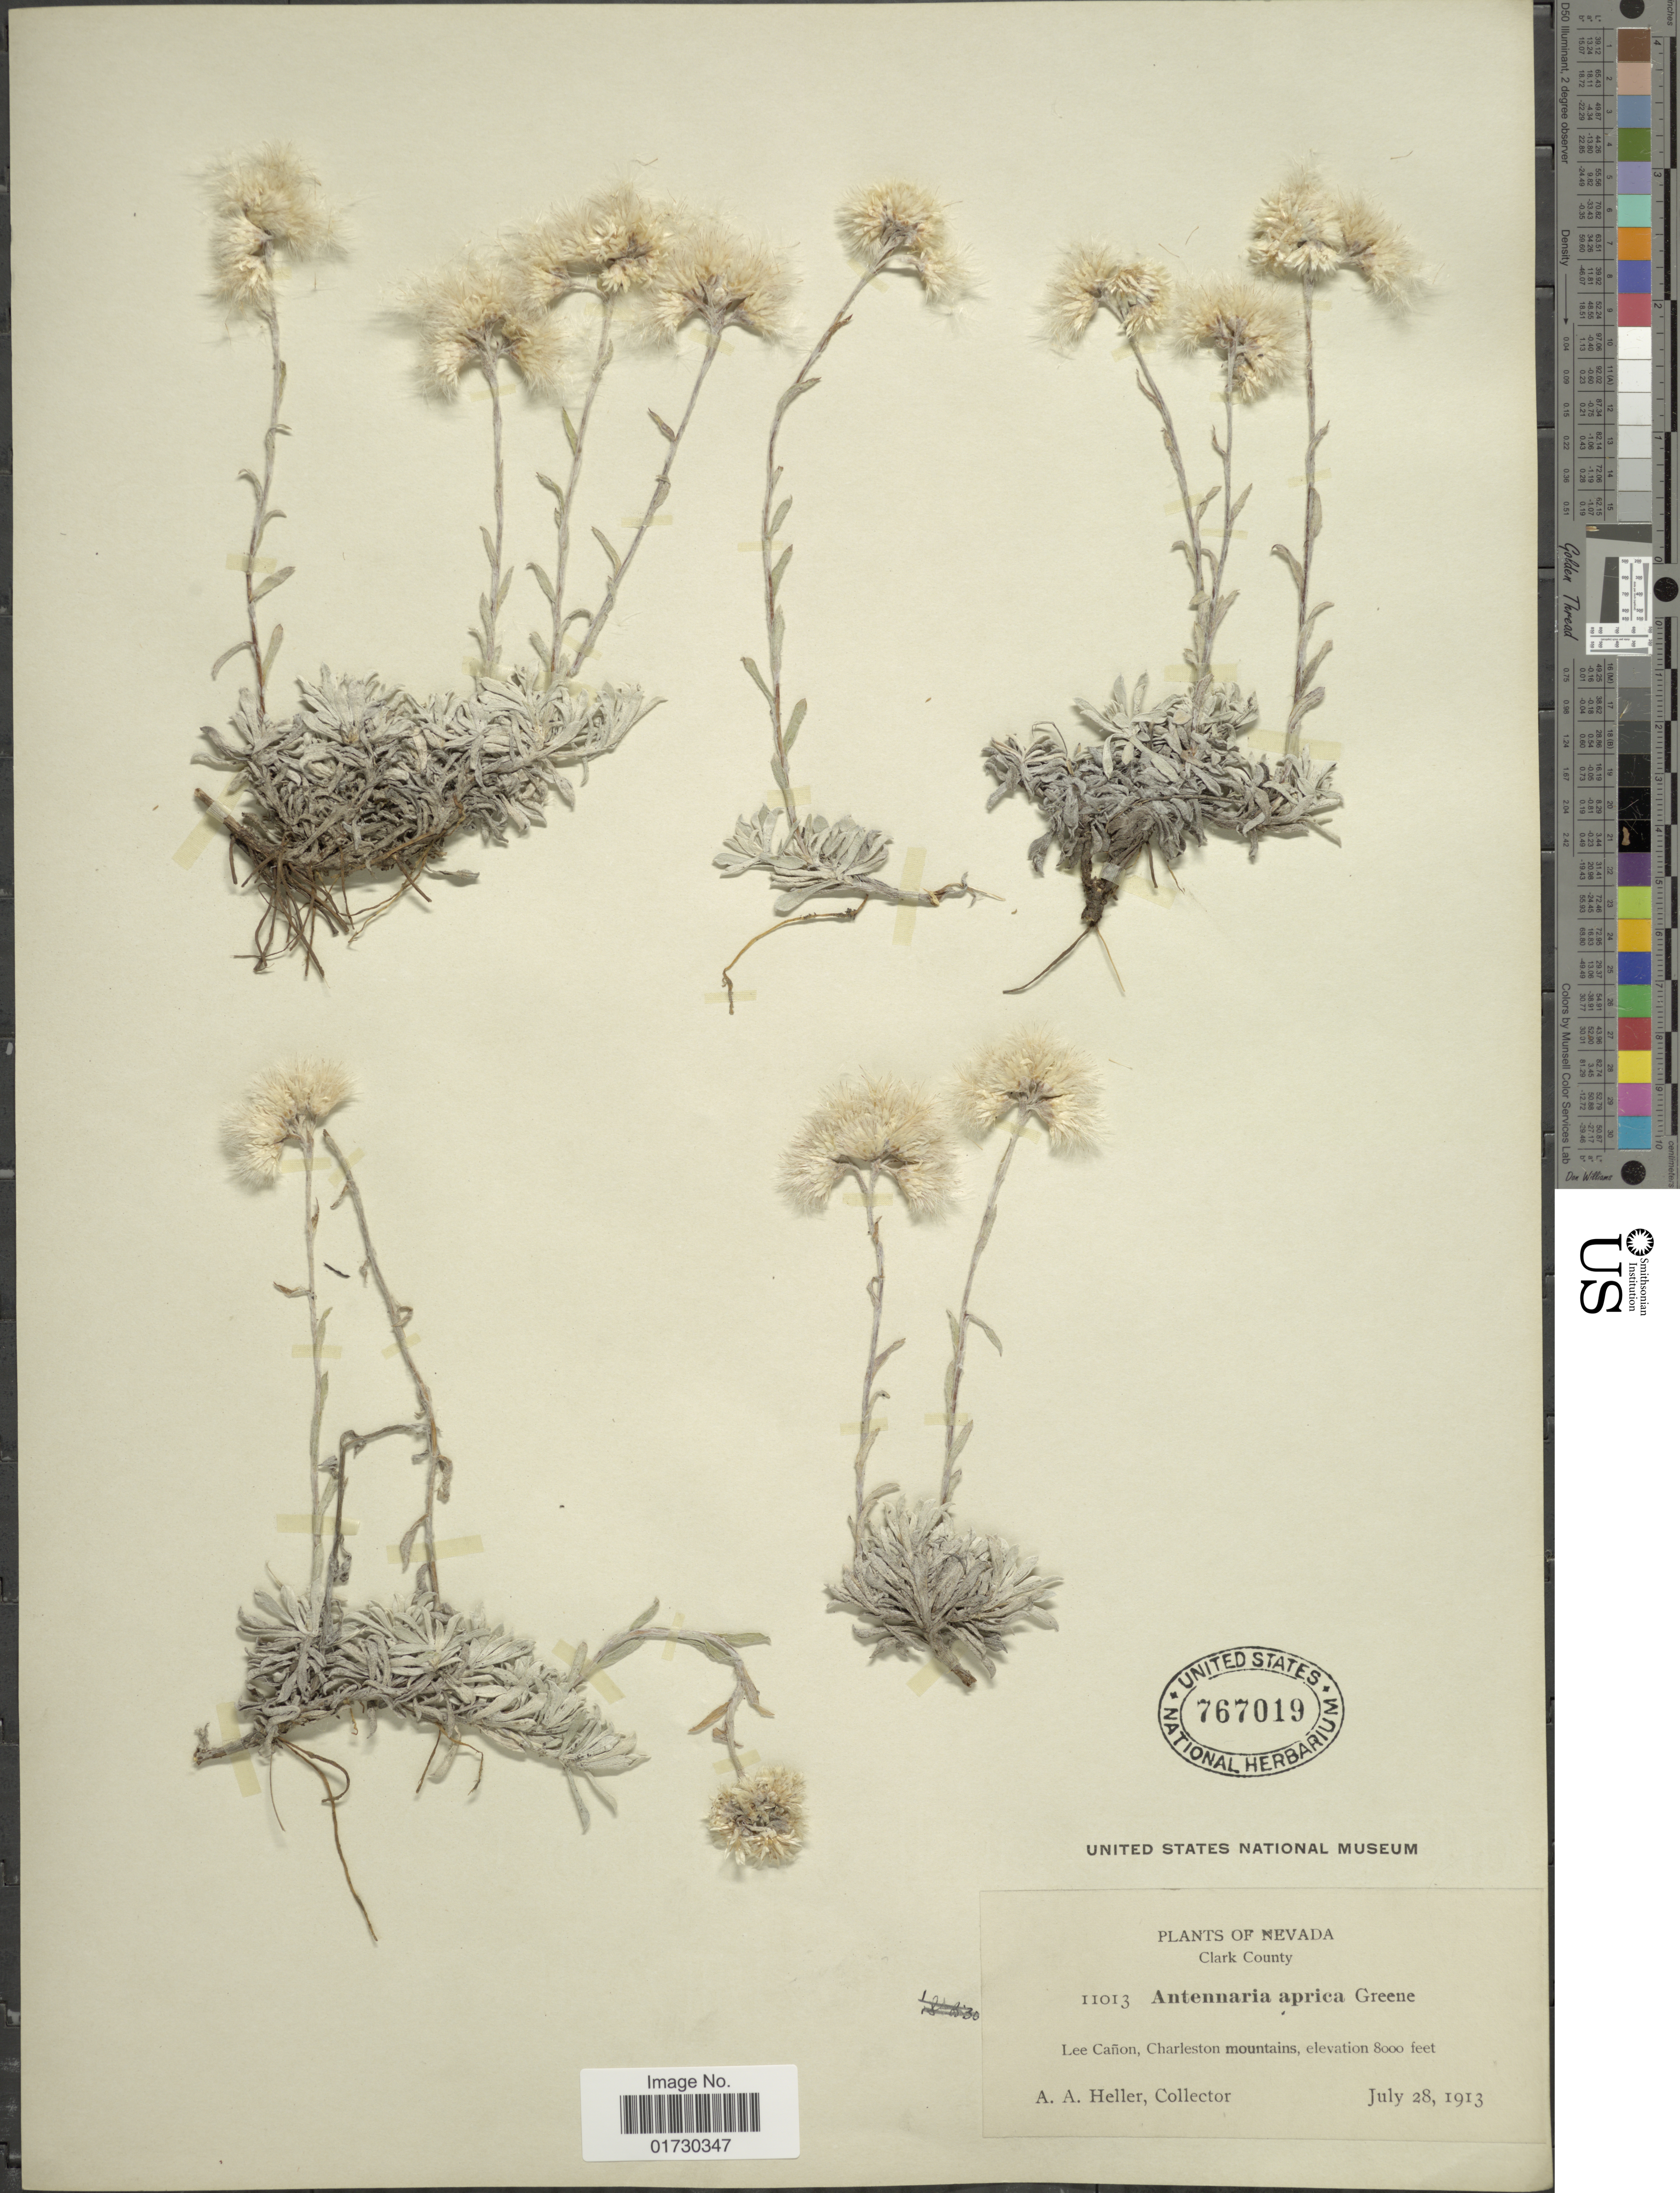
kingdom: Plantae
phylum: Tracheophyta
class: Magnoliopsida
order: Asterales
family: Asteraceae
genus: Antennaria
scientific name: Antennaria aprica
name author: Greene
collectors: A. A. Heller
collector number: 11013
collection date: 1913-07-28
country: United States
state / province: Nevada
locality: Clark County, Lee Canon, Charleston mountains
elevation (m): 2438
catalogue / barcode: US 767019